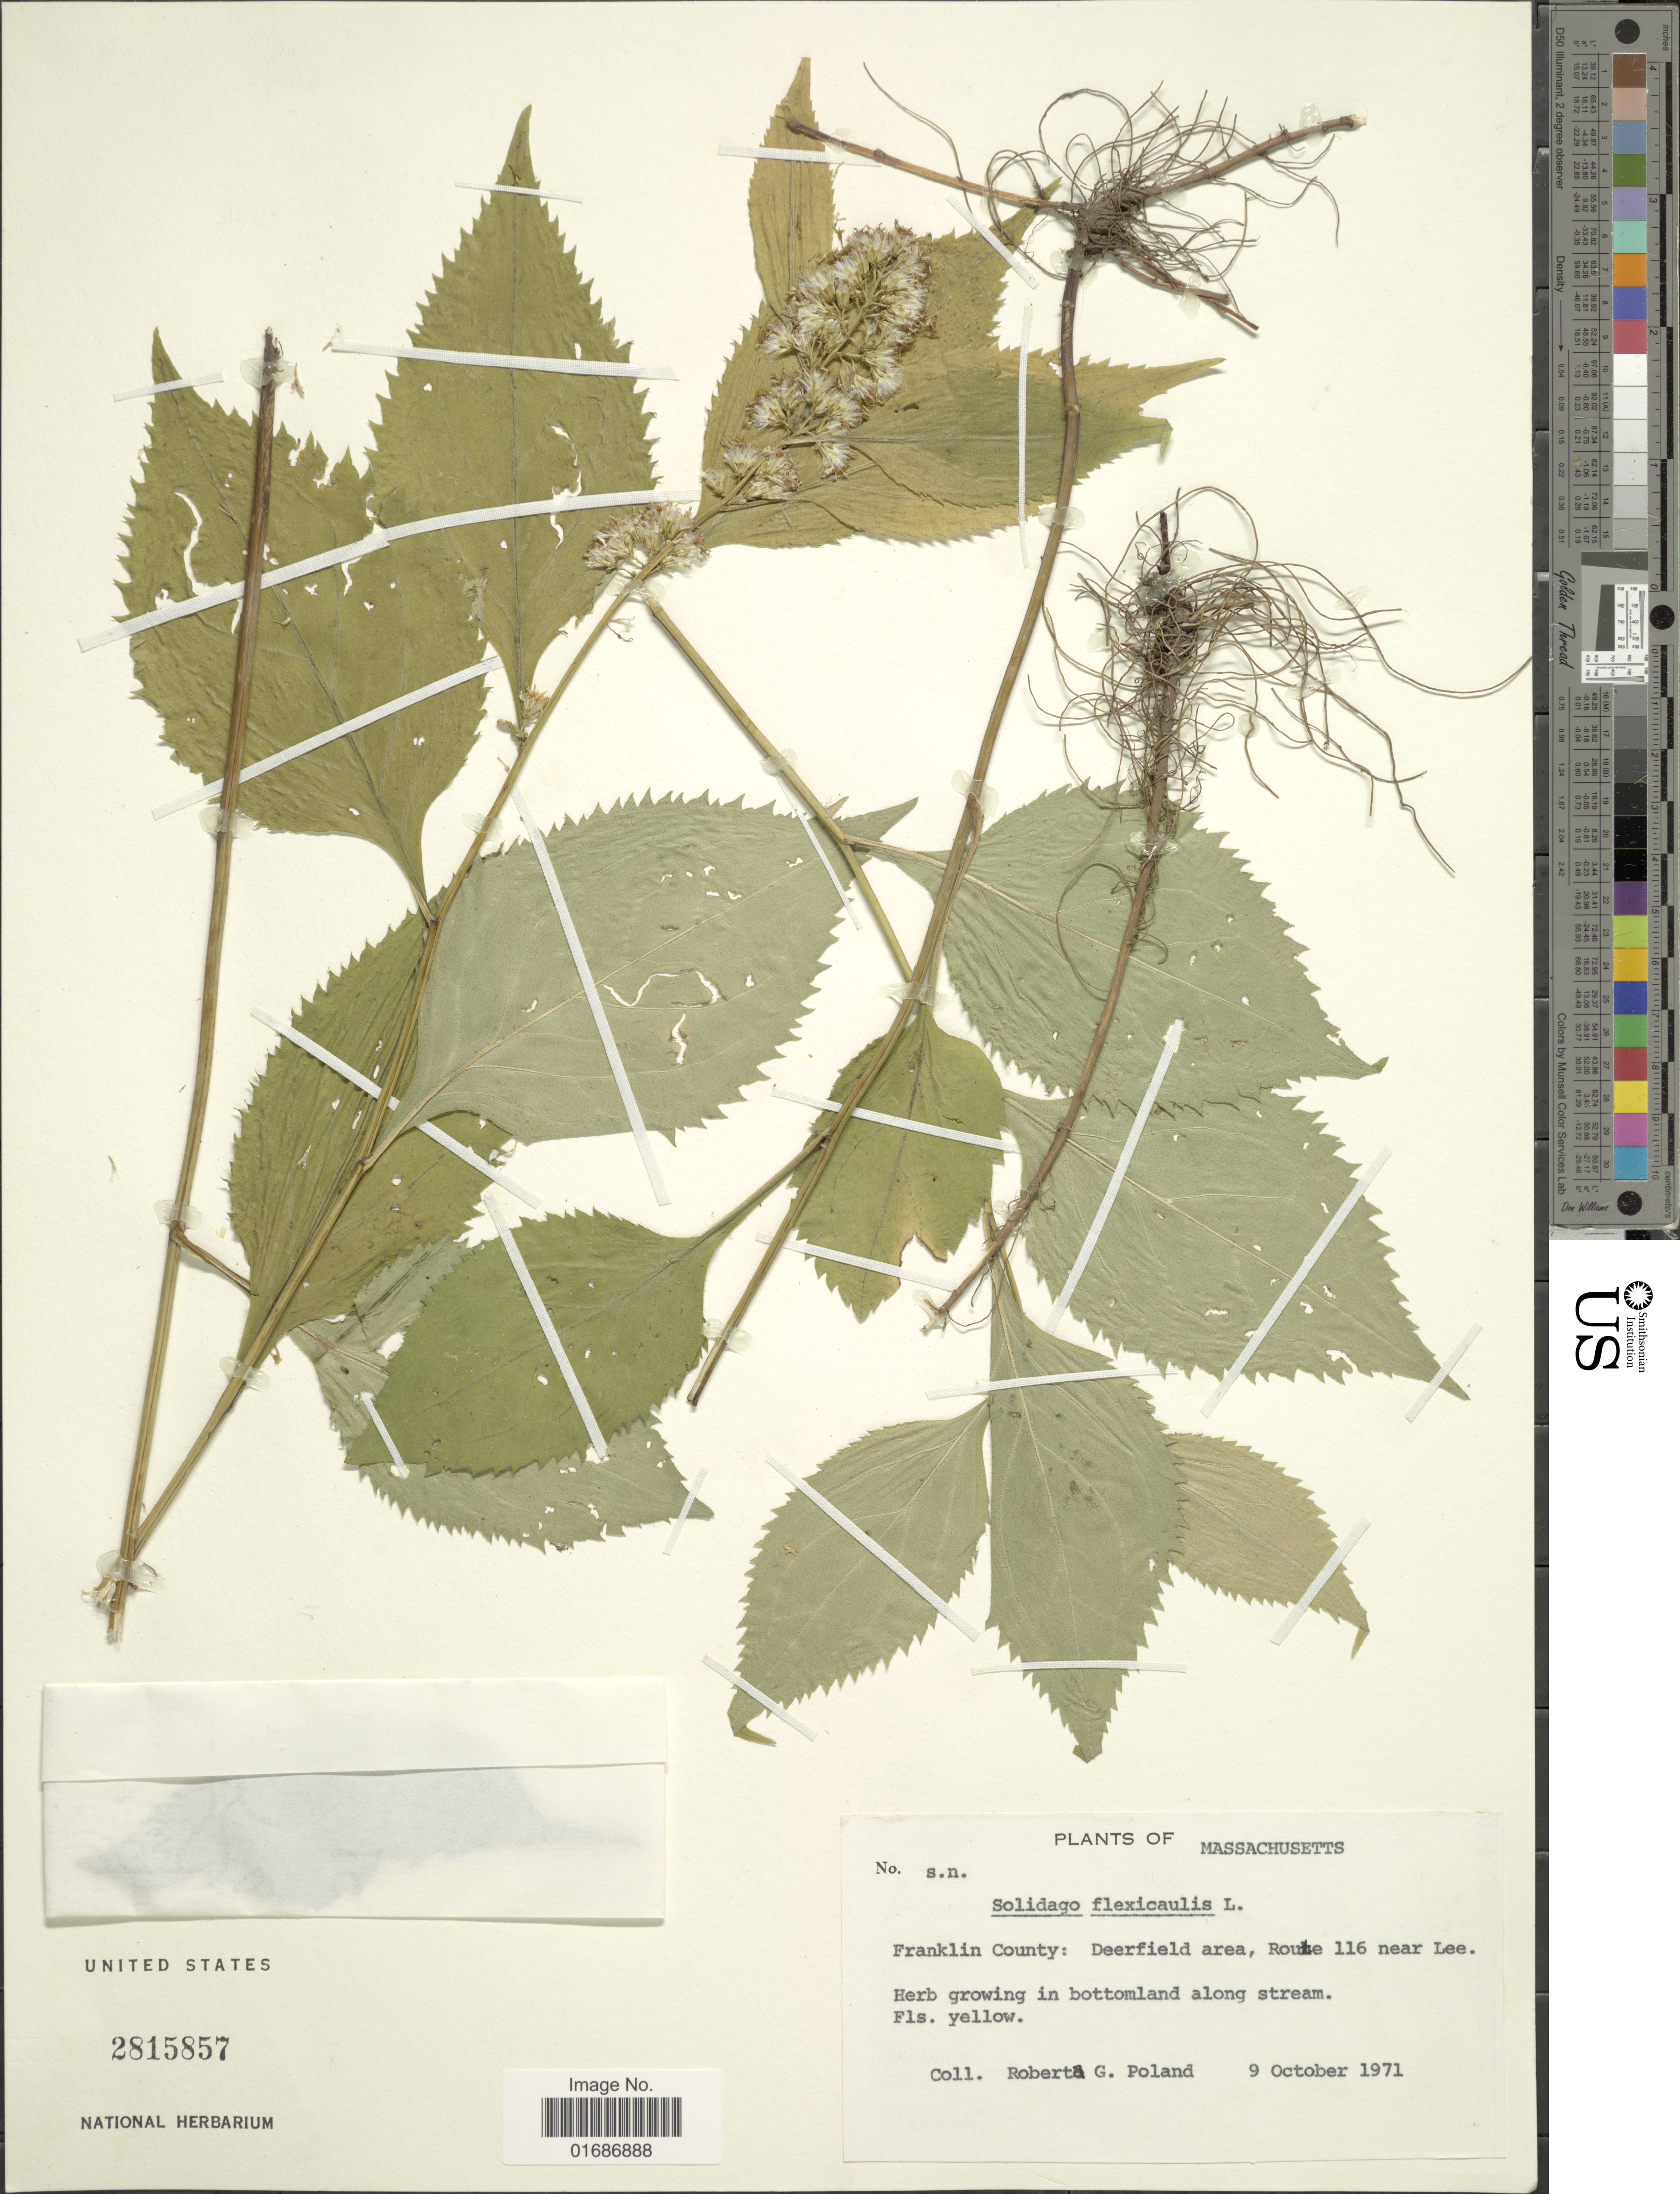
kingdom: Plantae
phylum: Tracheophyta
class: Magnoliopsida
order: Asterales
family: Asteraceae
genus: Solidago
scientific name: Solidago flexicaulis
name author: L.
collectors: R. Poland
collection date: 1971-10-09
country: United States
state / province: Massachusetts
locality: Franklin County: Deerfield area, Route 116 near Lee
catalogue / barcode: US 2815857